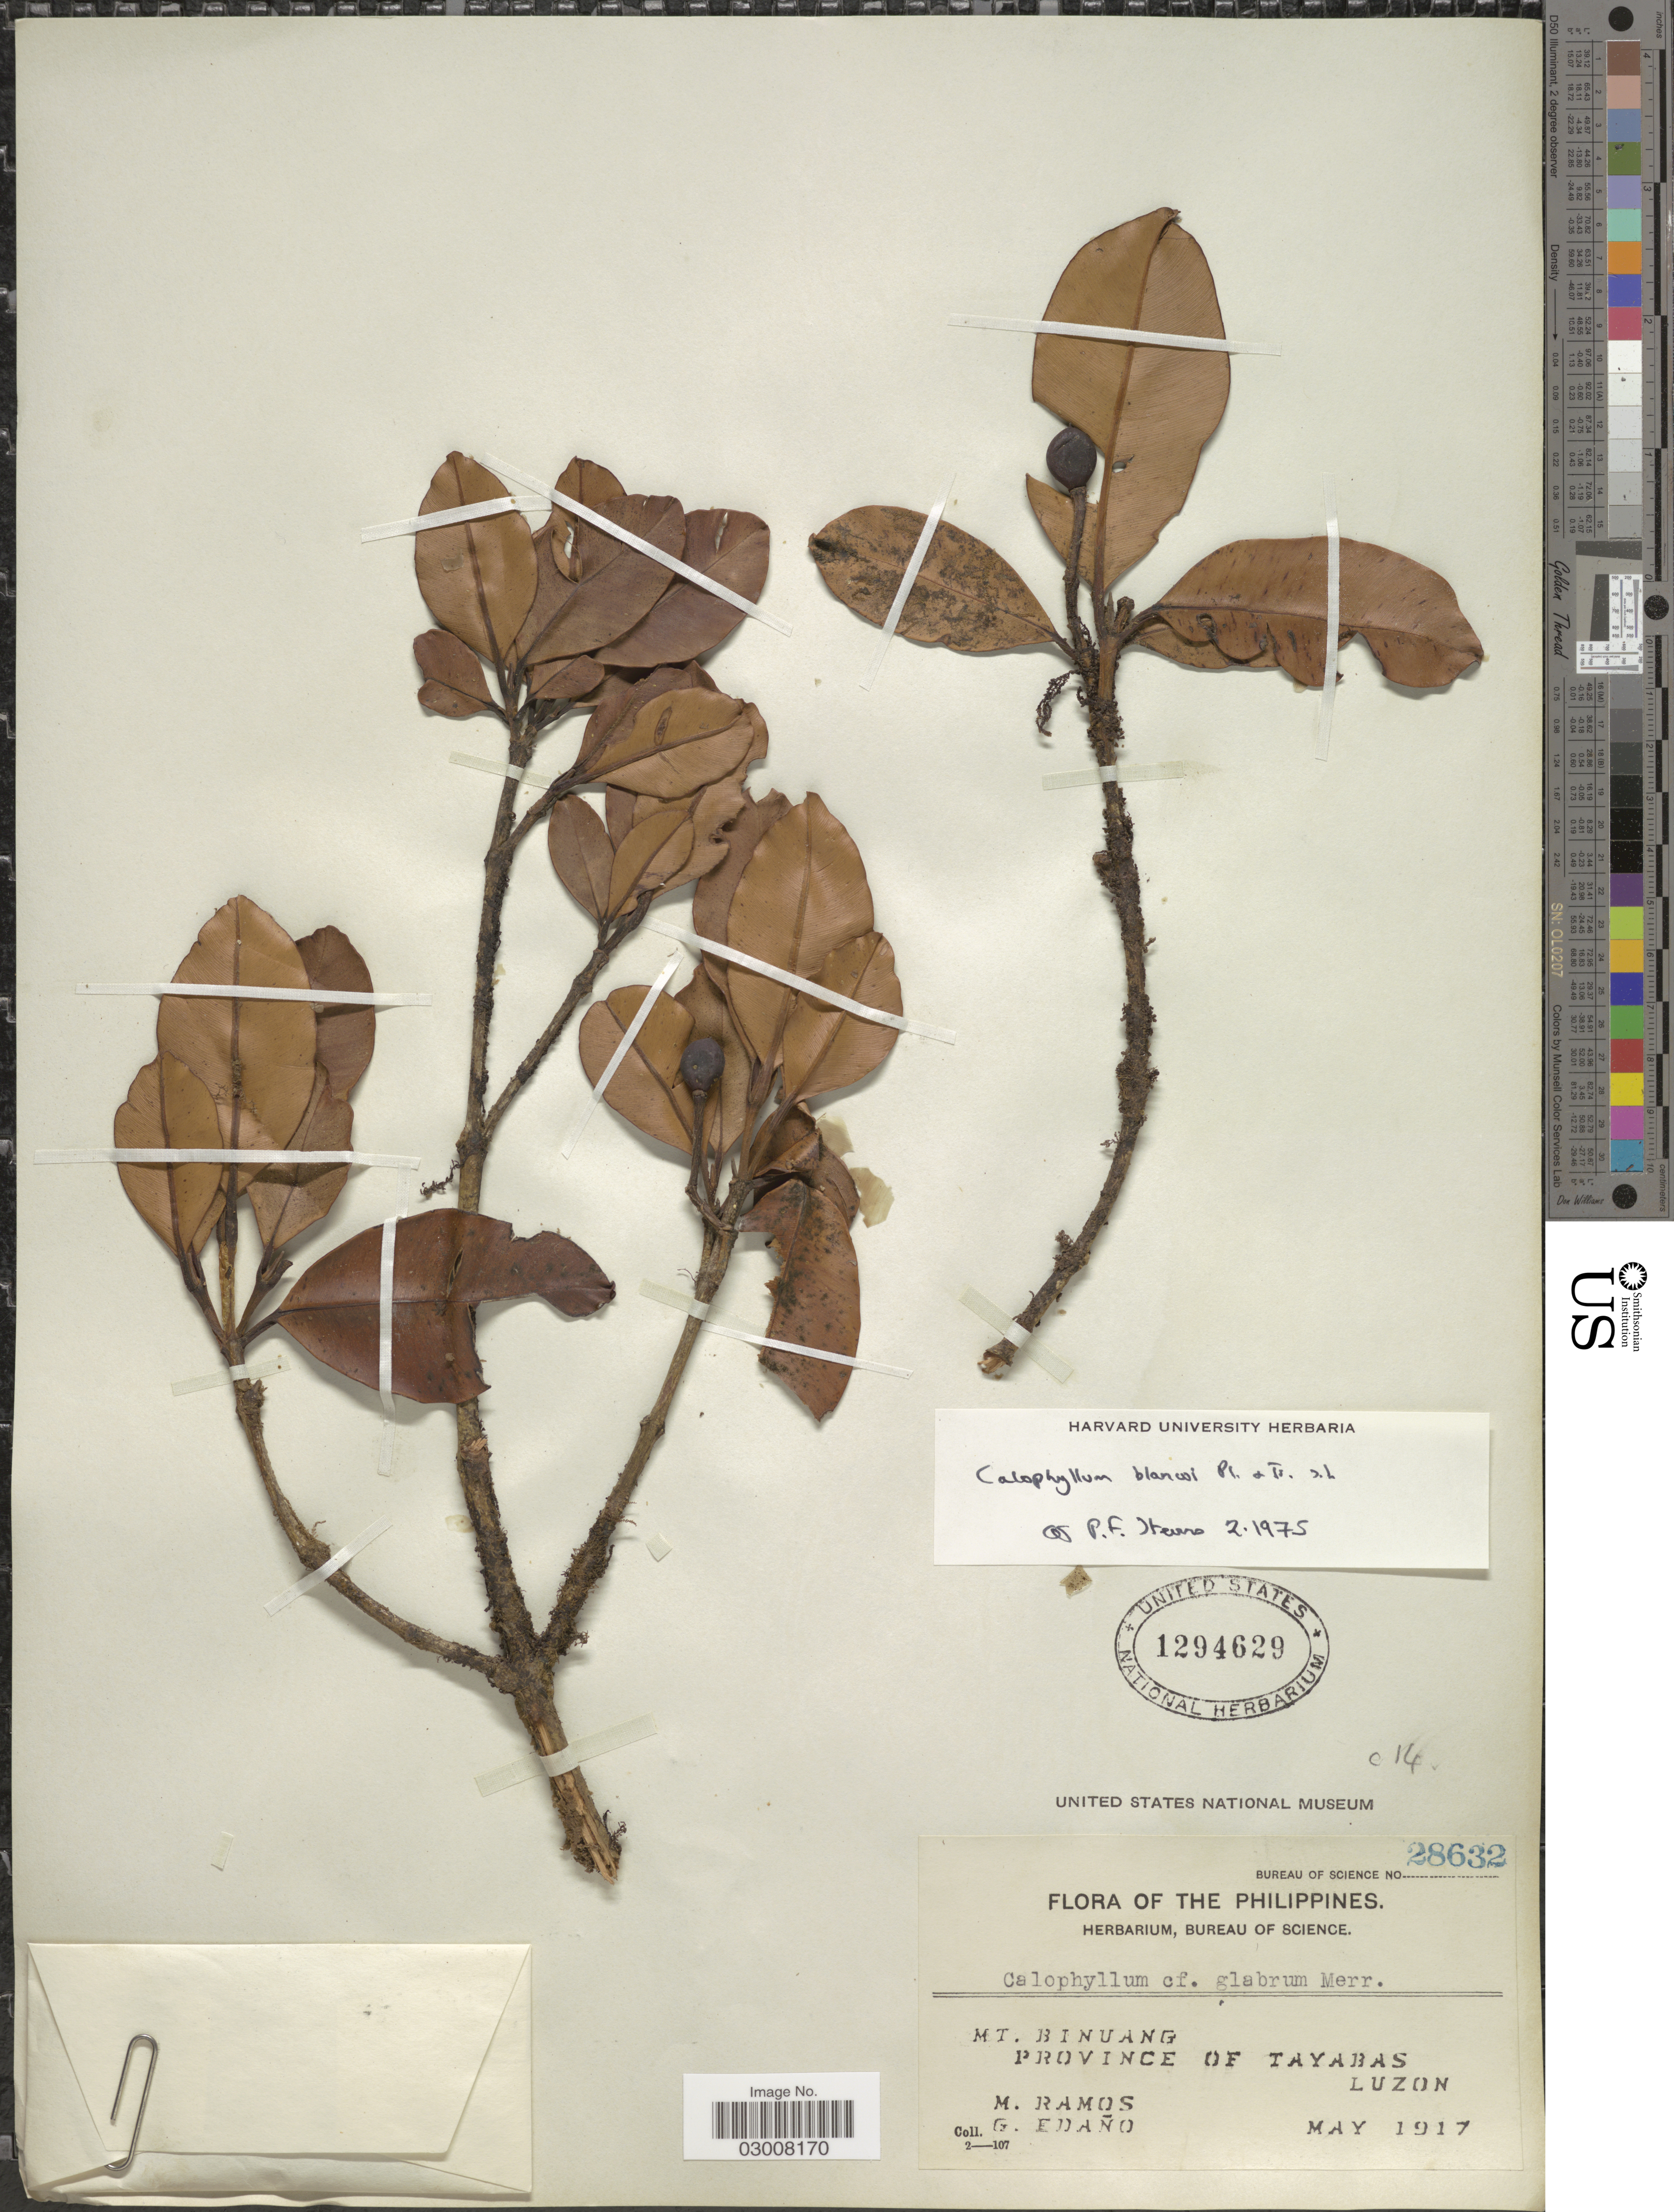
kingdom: Plantae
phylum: Tracheophyta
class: Magnoliopsida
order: Malpighiales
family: Calophyllaceae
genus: Calophyllum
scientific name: Calophyllum blancoi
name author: Planch. & Triana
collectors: M. Ramos & G. Edaño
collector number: Bureau of Science 28632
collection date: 1917-05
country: Philippines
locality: Mt. Binuang, Province of Tayabas, Luzon.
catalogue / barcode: US 1294629